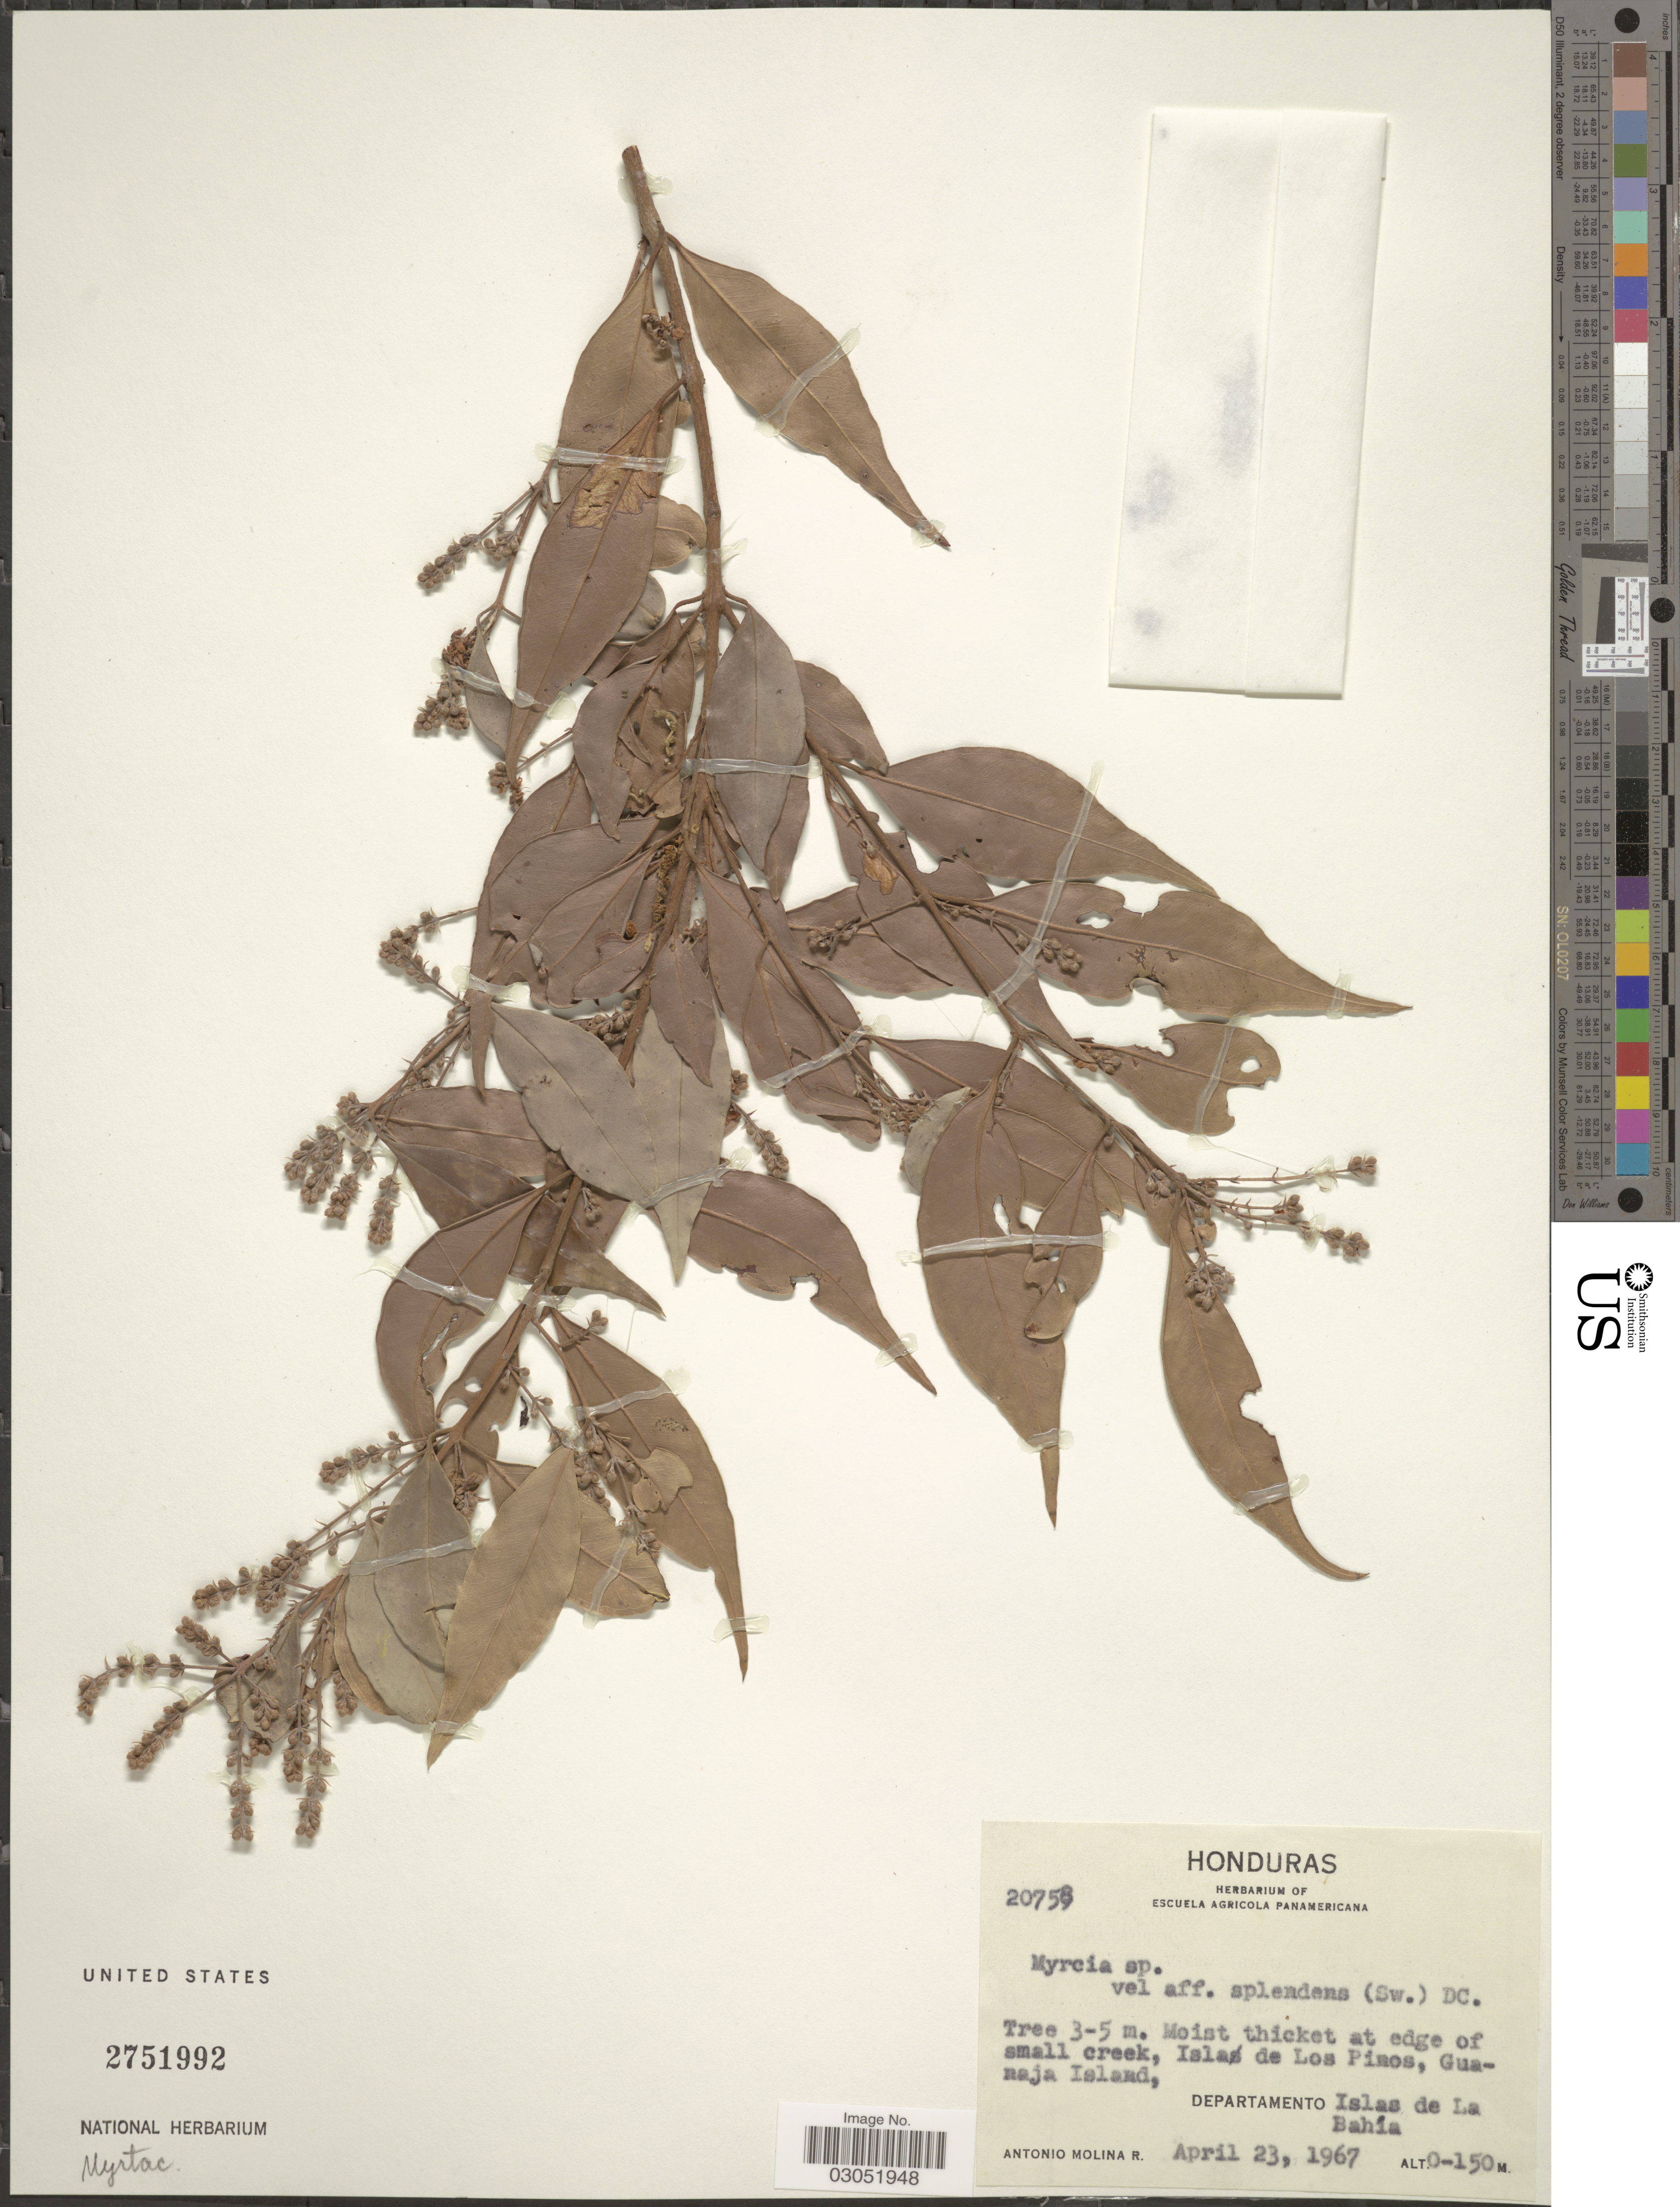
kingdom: Plantae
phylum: Tracheophyta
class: Magnoliopsida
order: Myrtales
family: Myrtaceae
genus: Myrcia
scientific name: Myrcia splendens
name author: (Sw.) DC.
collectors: A. Molina R.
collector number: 20758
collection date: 1967-04-23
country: Honduras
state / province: Islas de la Bahía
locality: Moist thicket at edge of small creek, Isla de Los Pinos, Guanaja Island, Departamento Islas de Bahía.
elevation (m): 0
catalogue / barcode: US 2751992